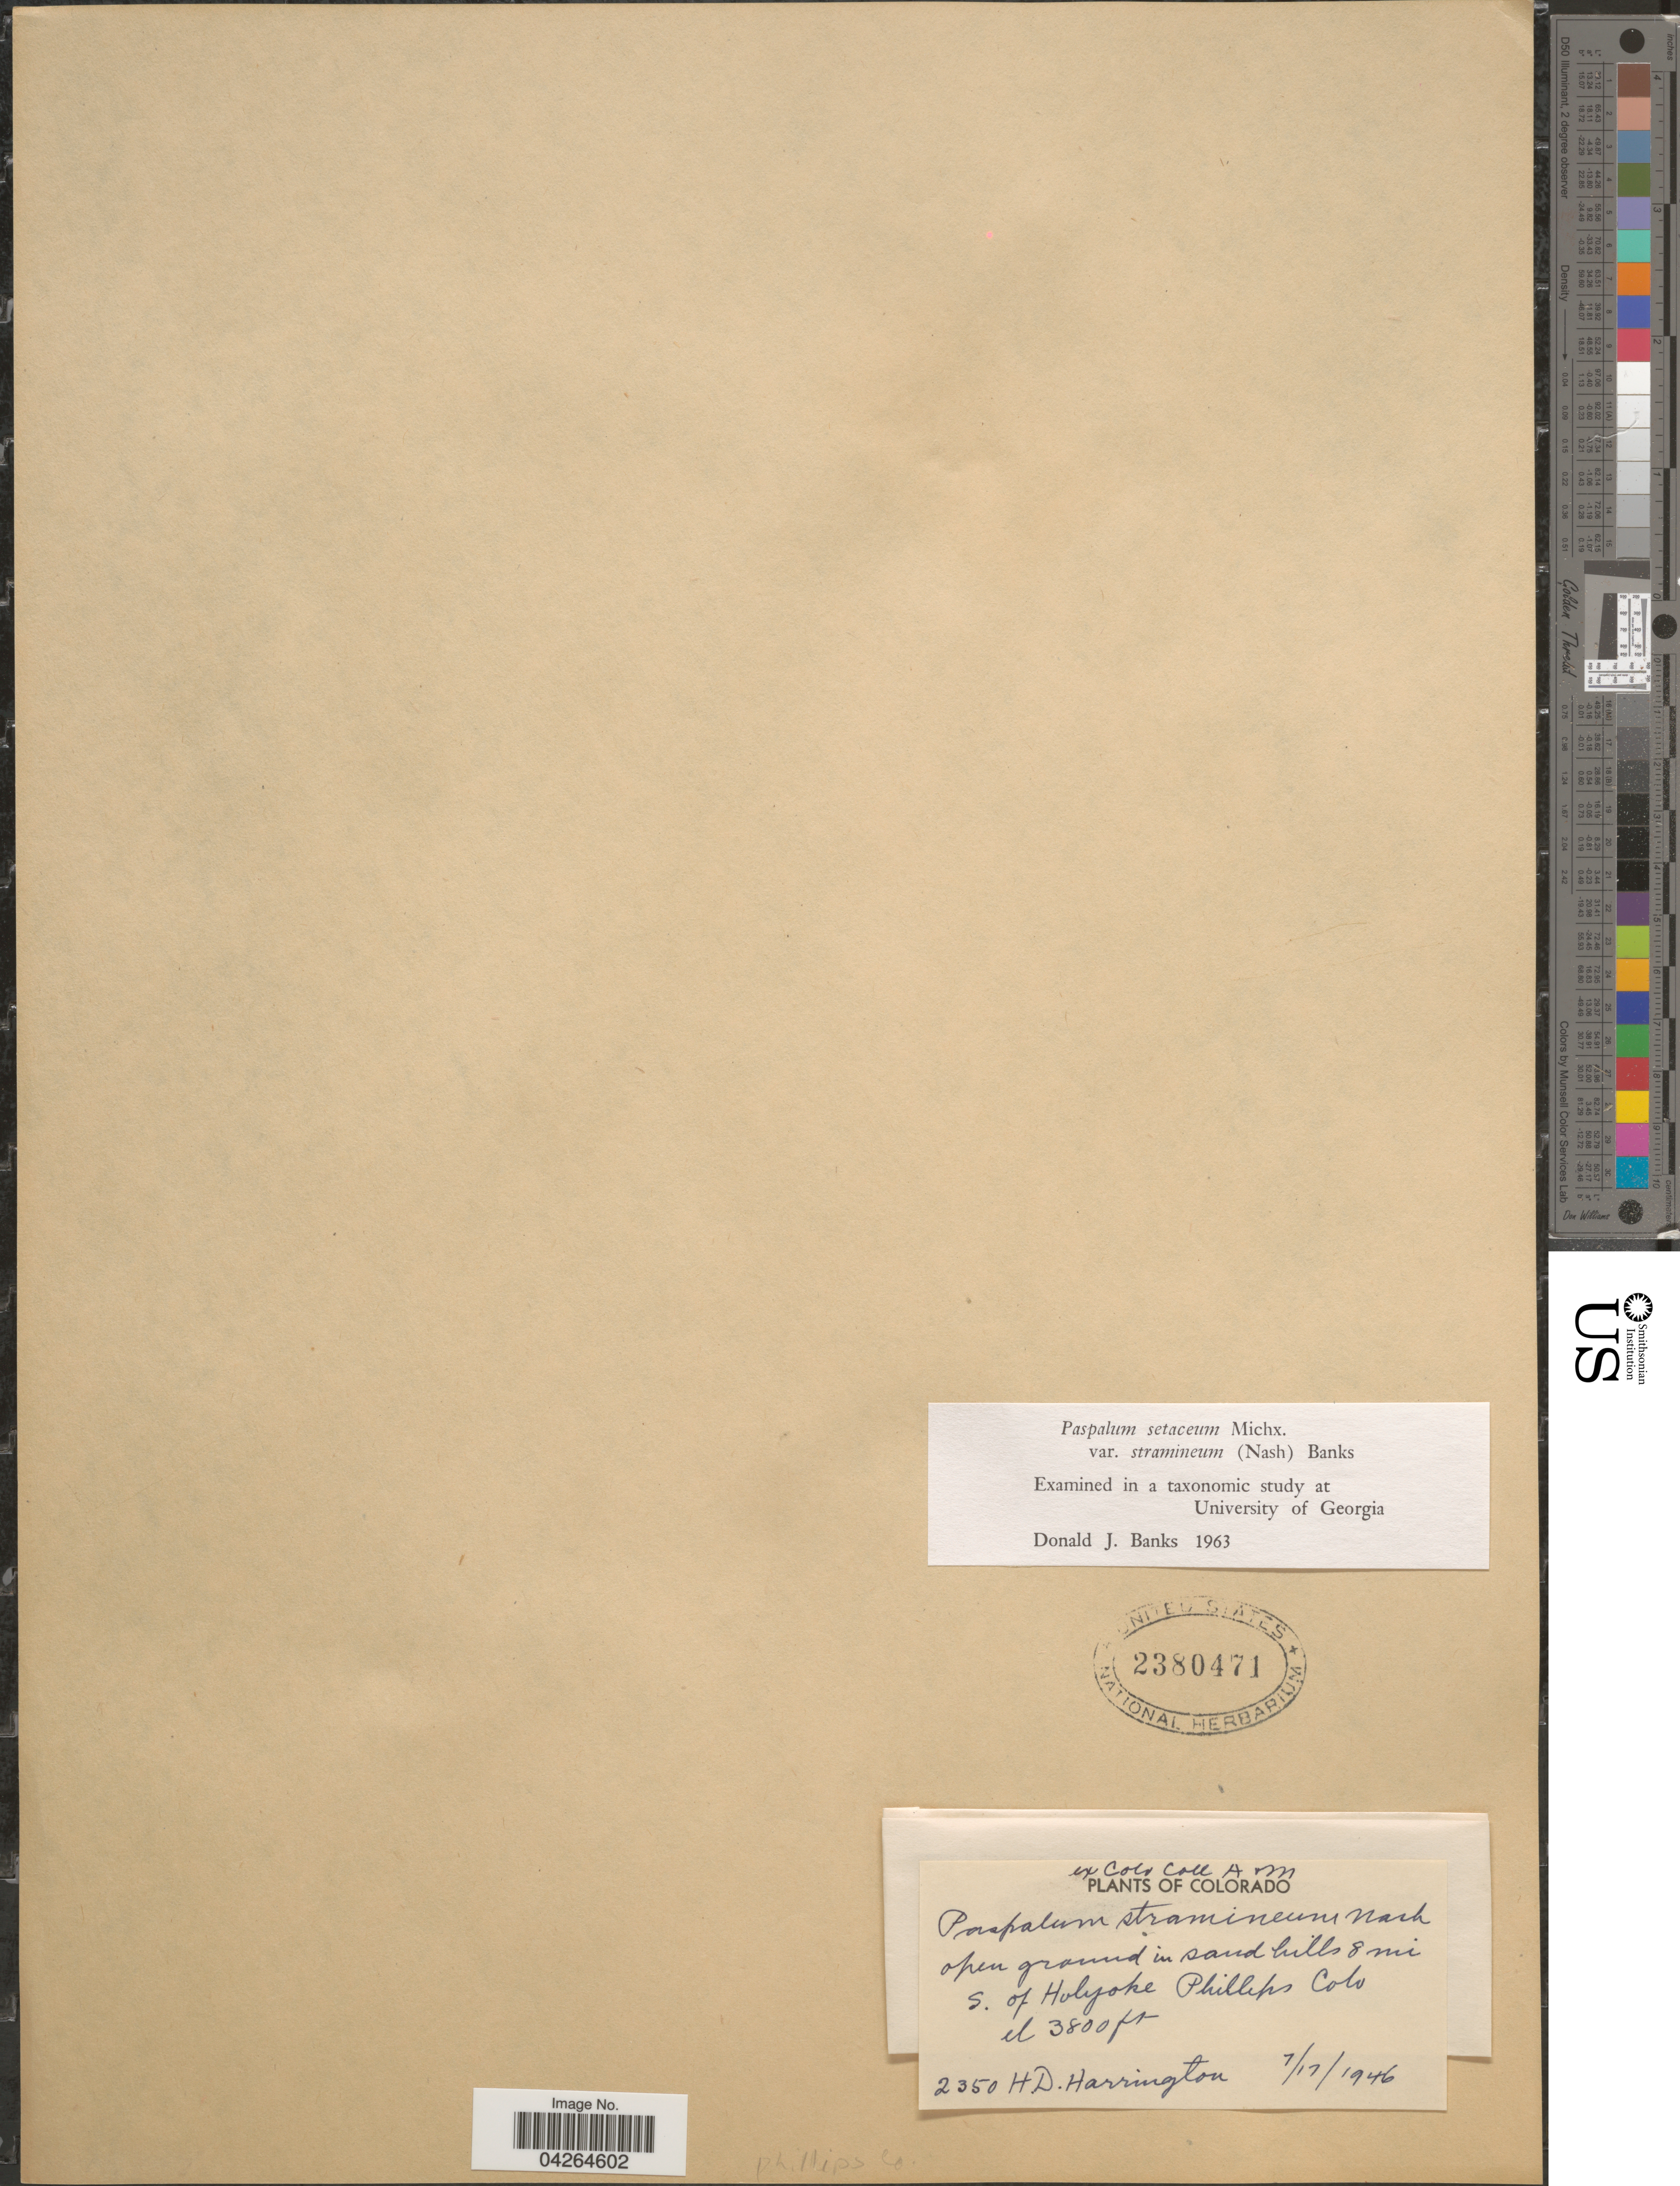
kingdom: Plantae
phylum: Tracheophyta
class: Liliopsida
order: Poales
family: Poaceae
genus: Paspalum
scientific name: Paspalum setaceum var. stramineum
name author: (Nash) D.J. Banks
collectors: H. Harrington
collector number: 2350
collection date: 1946-07-17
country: United States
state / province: Colorado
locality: In sand hills 8 mi S. of Holyoke Phillips. Phillips Co.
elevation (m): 1158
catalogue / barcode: US 2380471